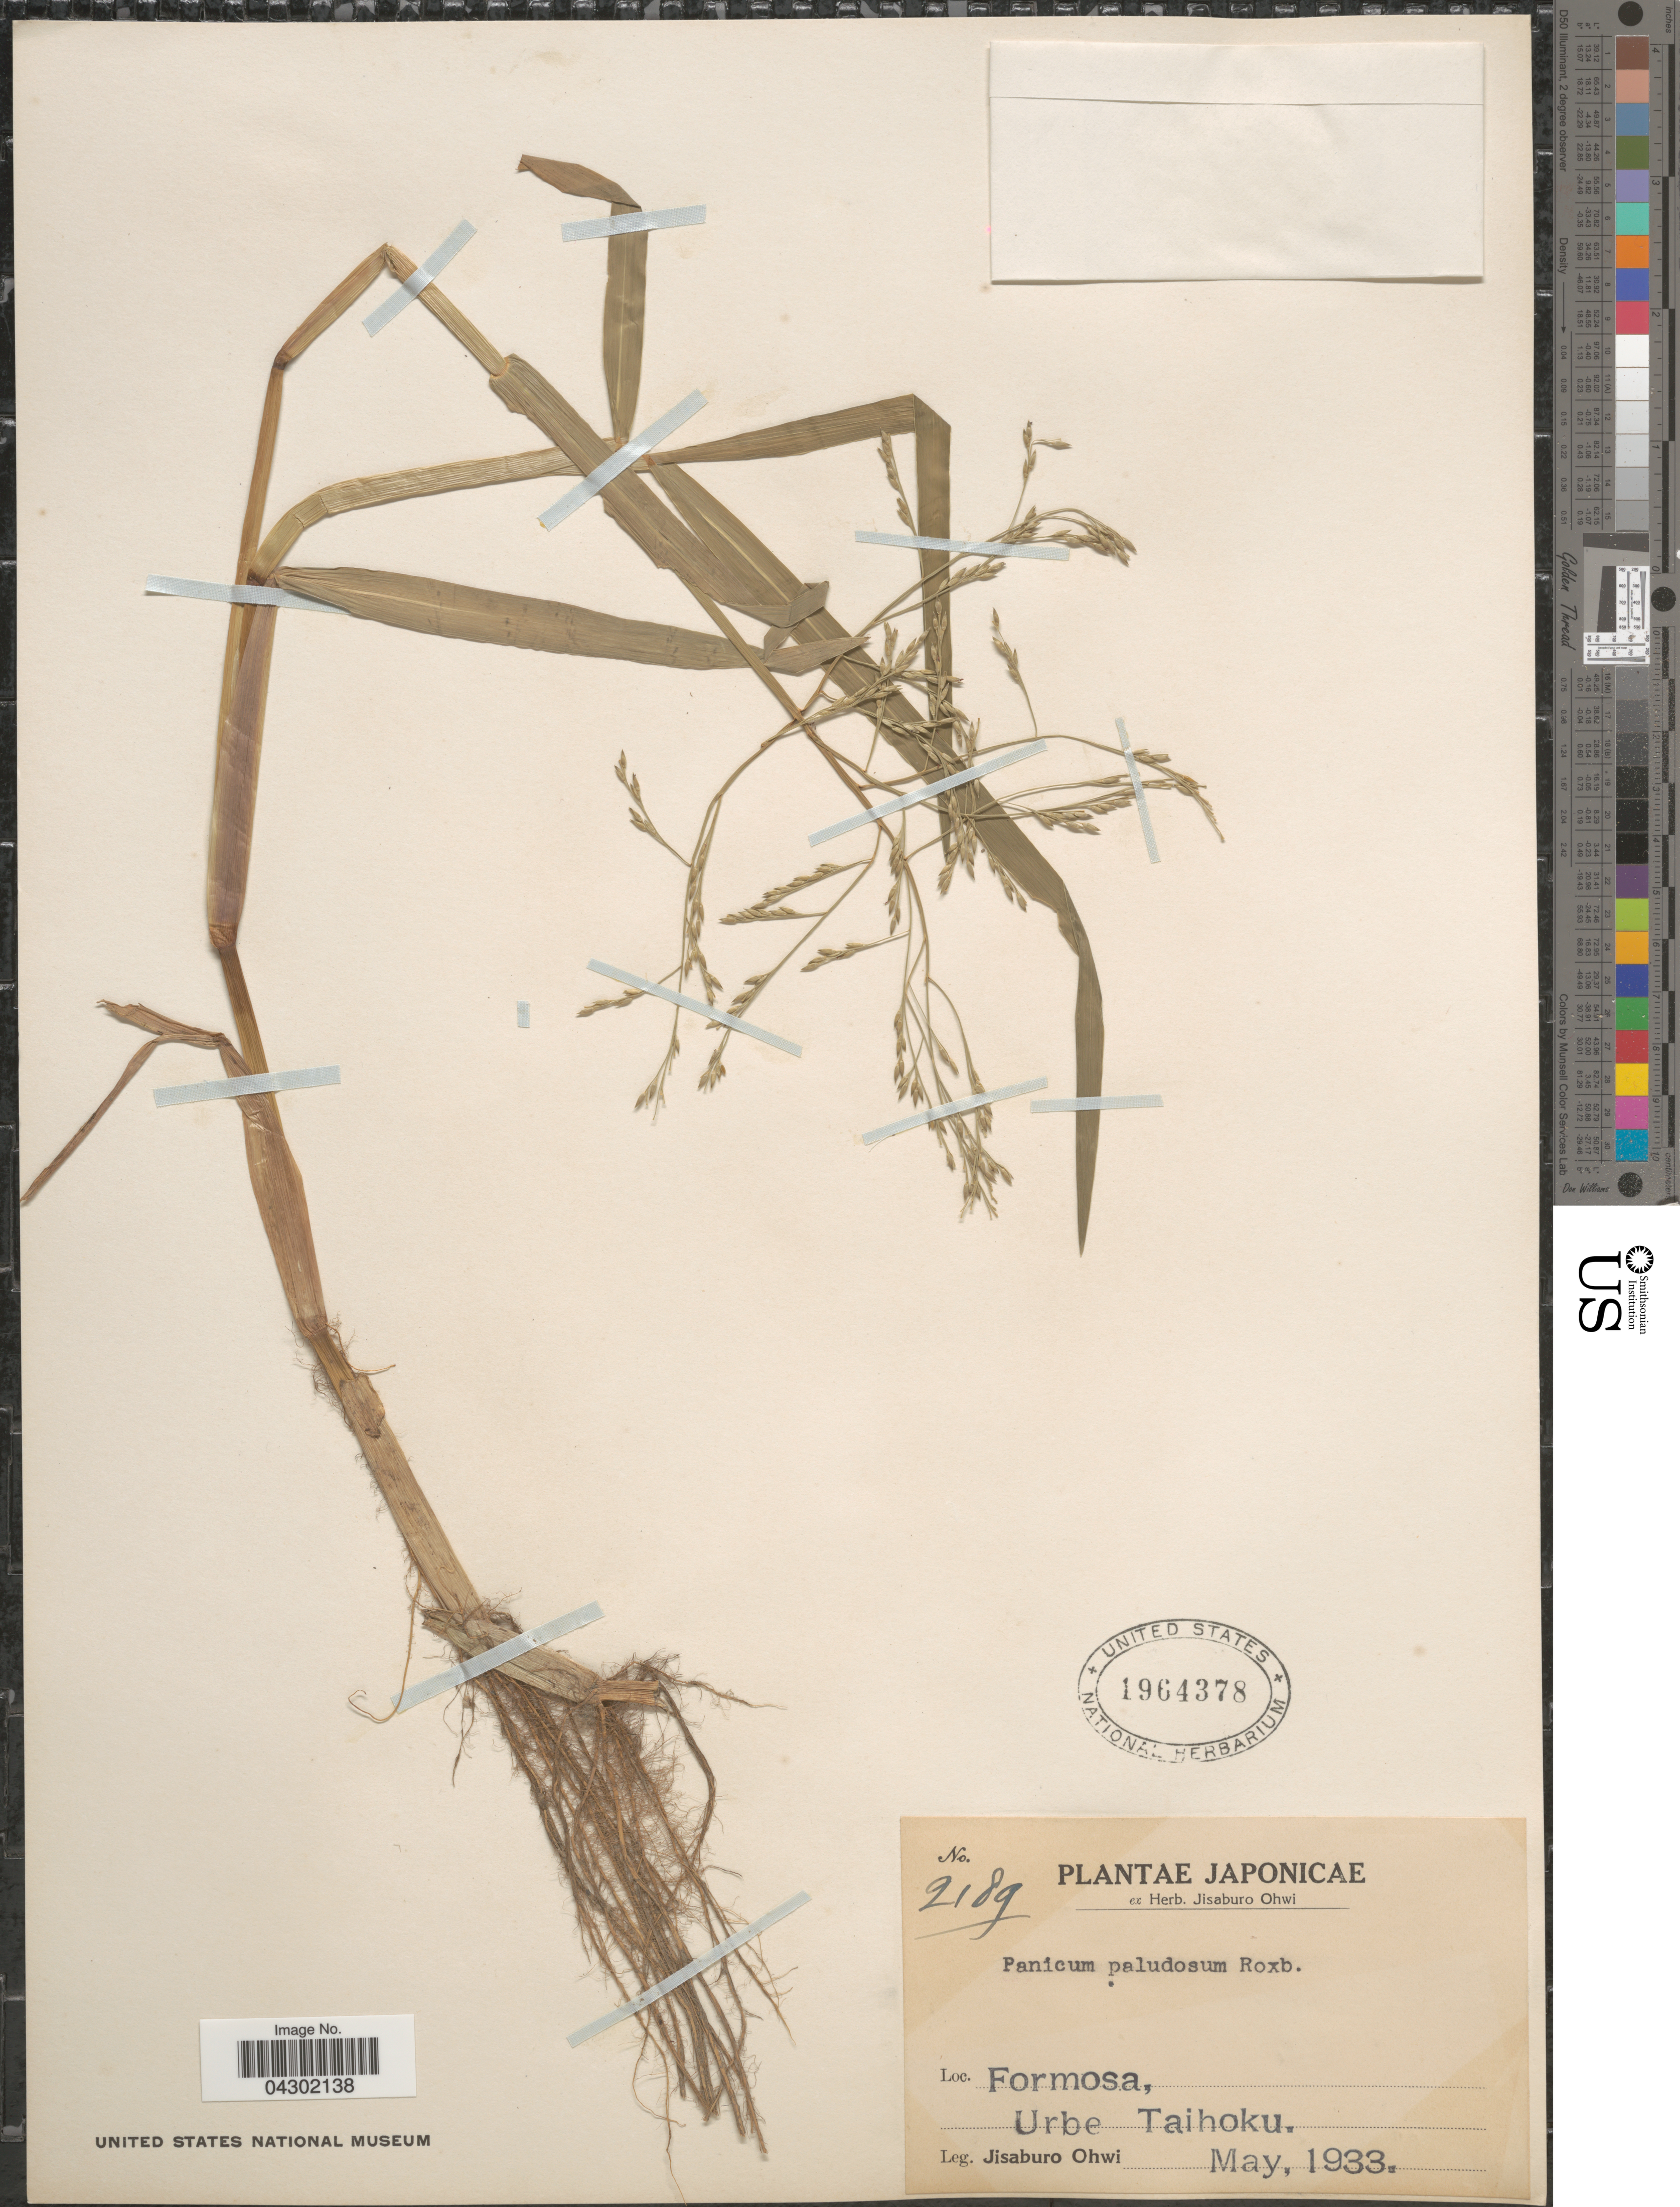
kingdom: Plantae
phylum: Tracheophyta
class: Liliopsida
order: Poales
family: Poaceae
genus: Panicum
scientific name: Panicum paludosum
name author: Roxb.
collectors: J. Ohwi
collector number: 2189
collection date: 1933-05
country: Taiwan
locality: Formosa, Urbe Taihoku.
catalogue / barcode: US 1964378